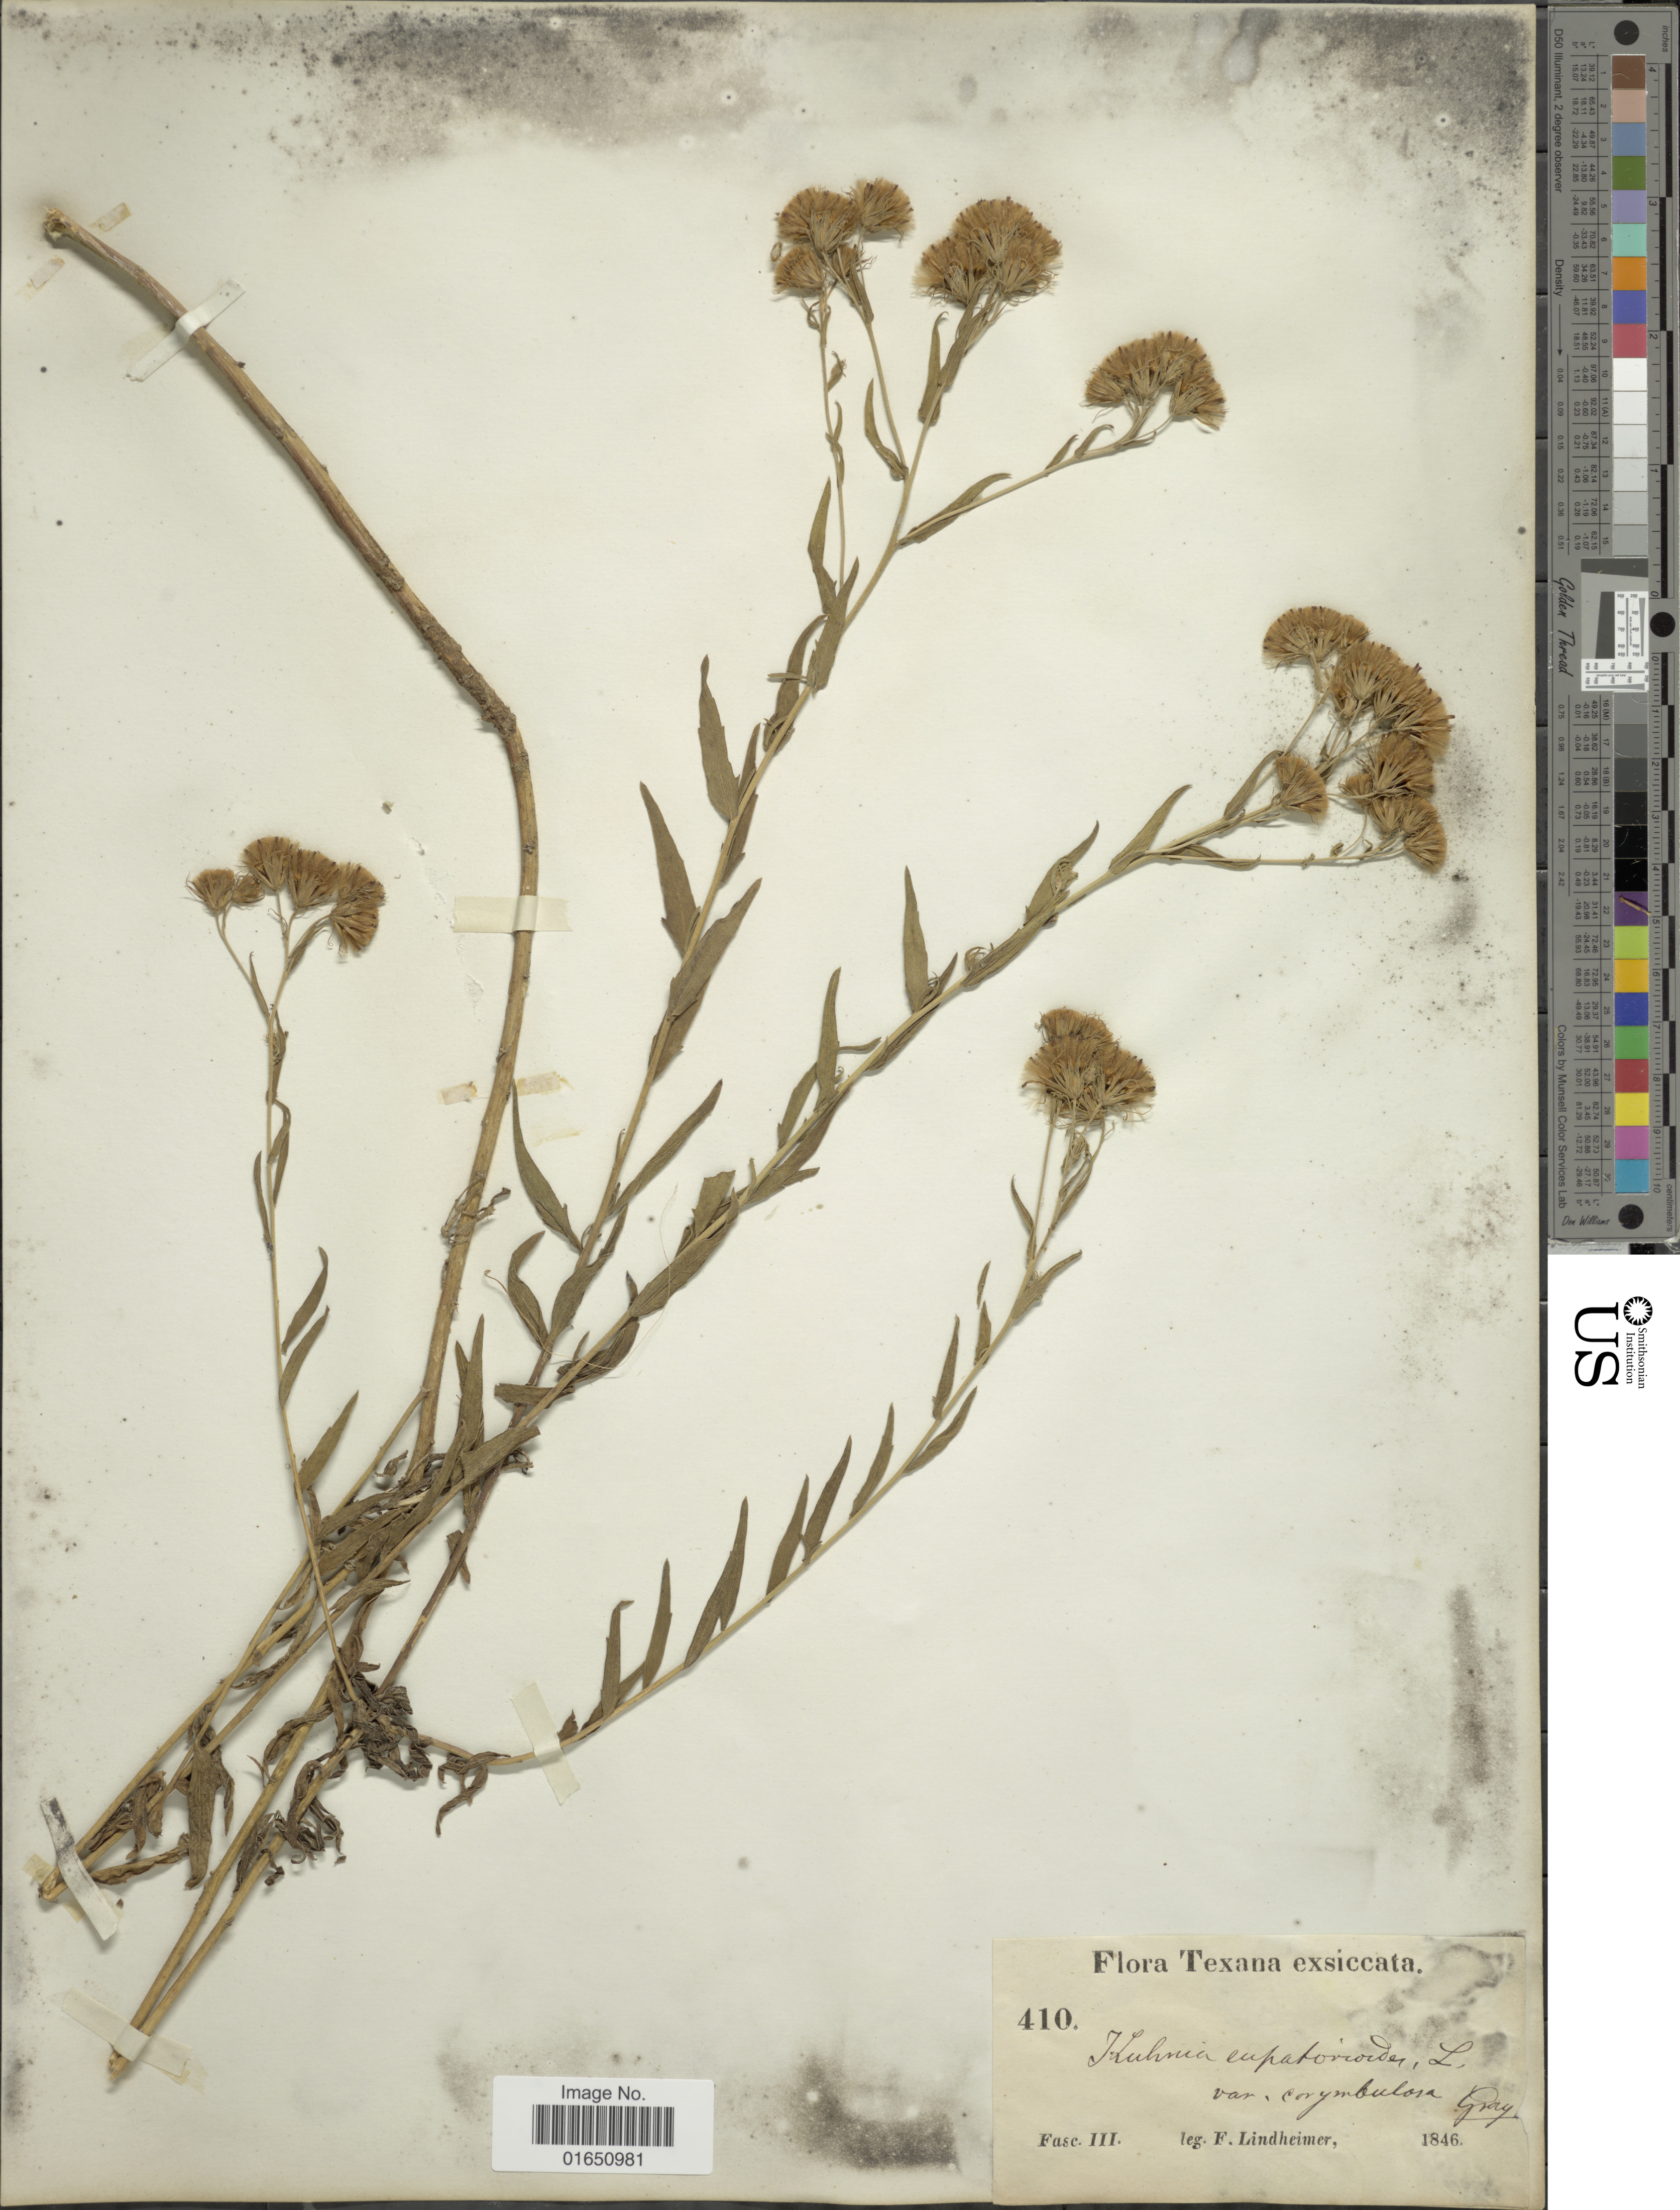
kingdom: Plantae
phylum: Tracheophyta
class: Magnoliopsida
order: Asterales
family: Asteraceae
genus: Brickellia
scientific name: Brickellia eupatorioides var. corymbulosa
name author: (Torr. & A. Gray) Shinners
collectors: F. Lindheimer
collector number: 410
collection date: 1846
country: United States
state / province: Texas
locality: Fase III